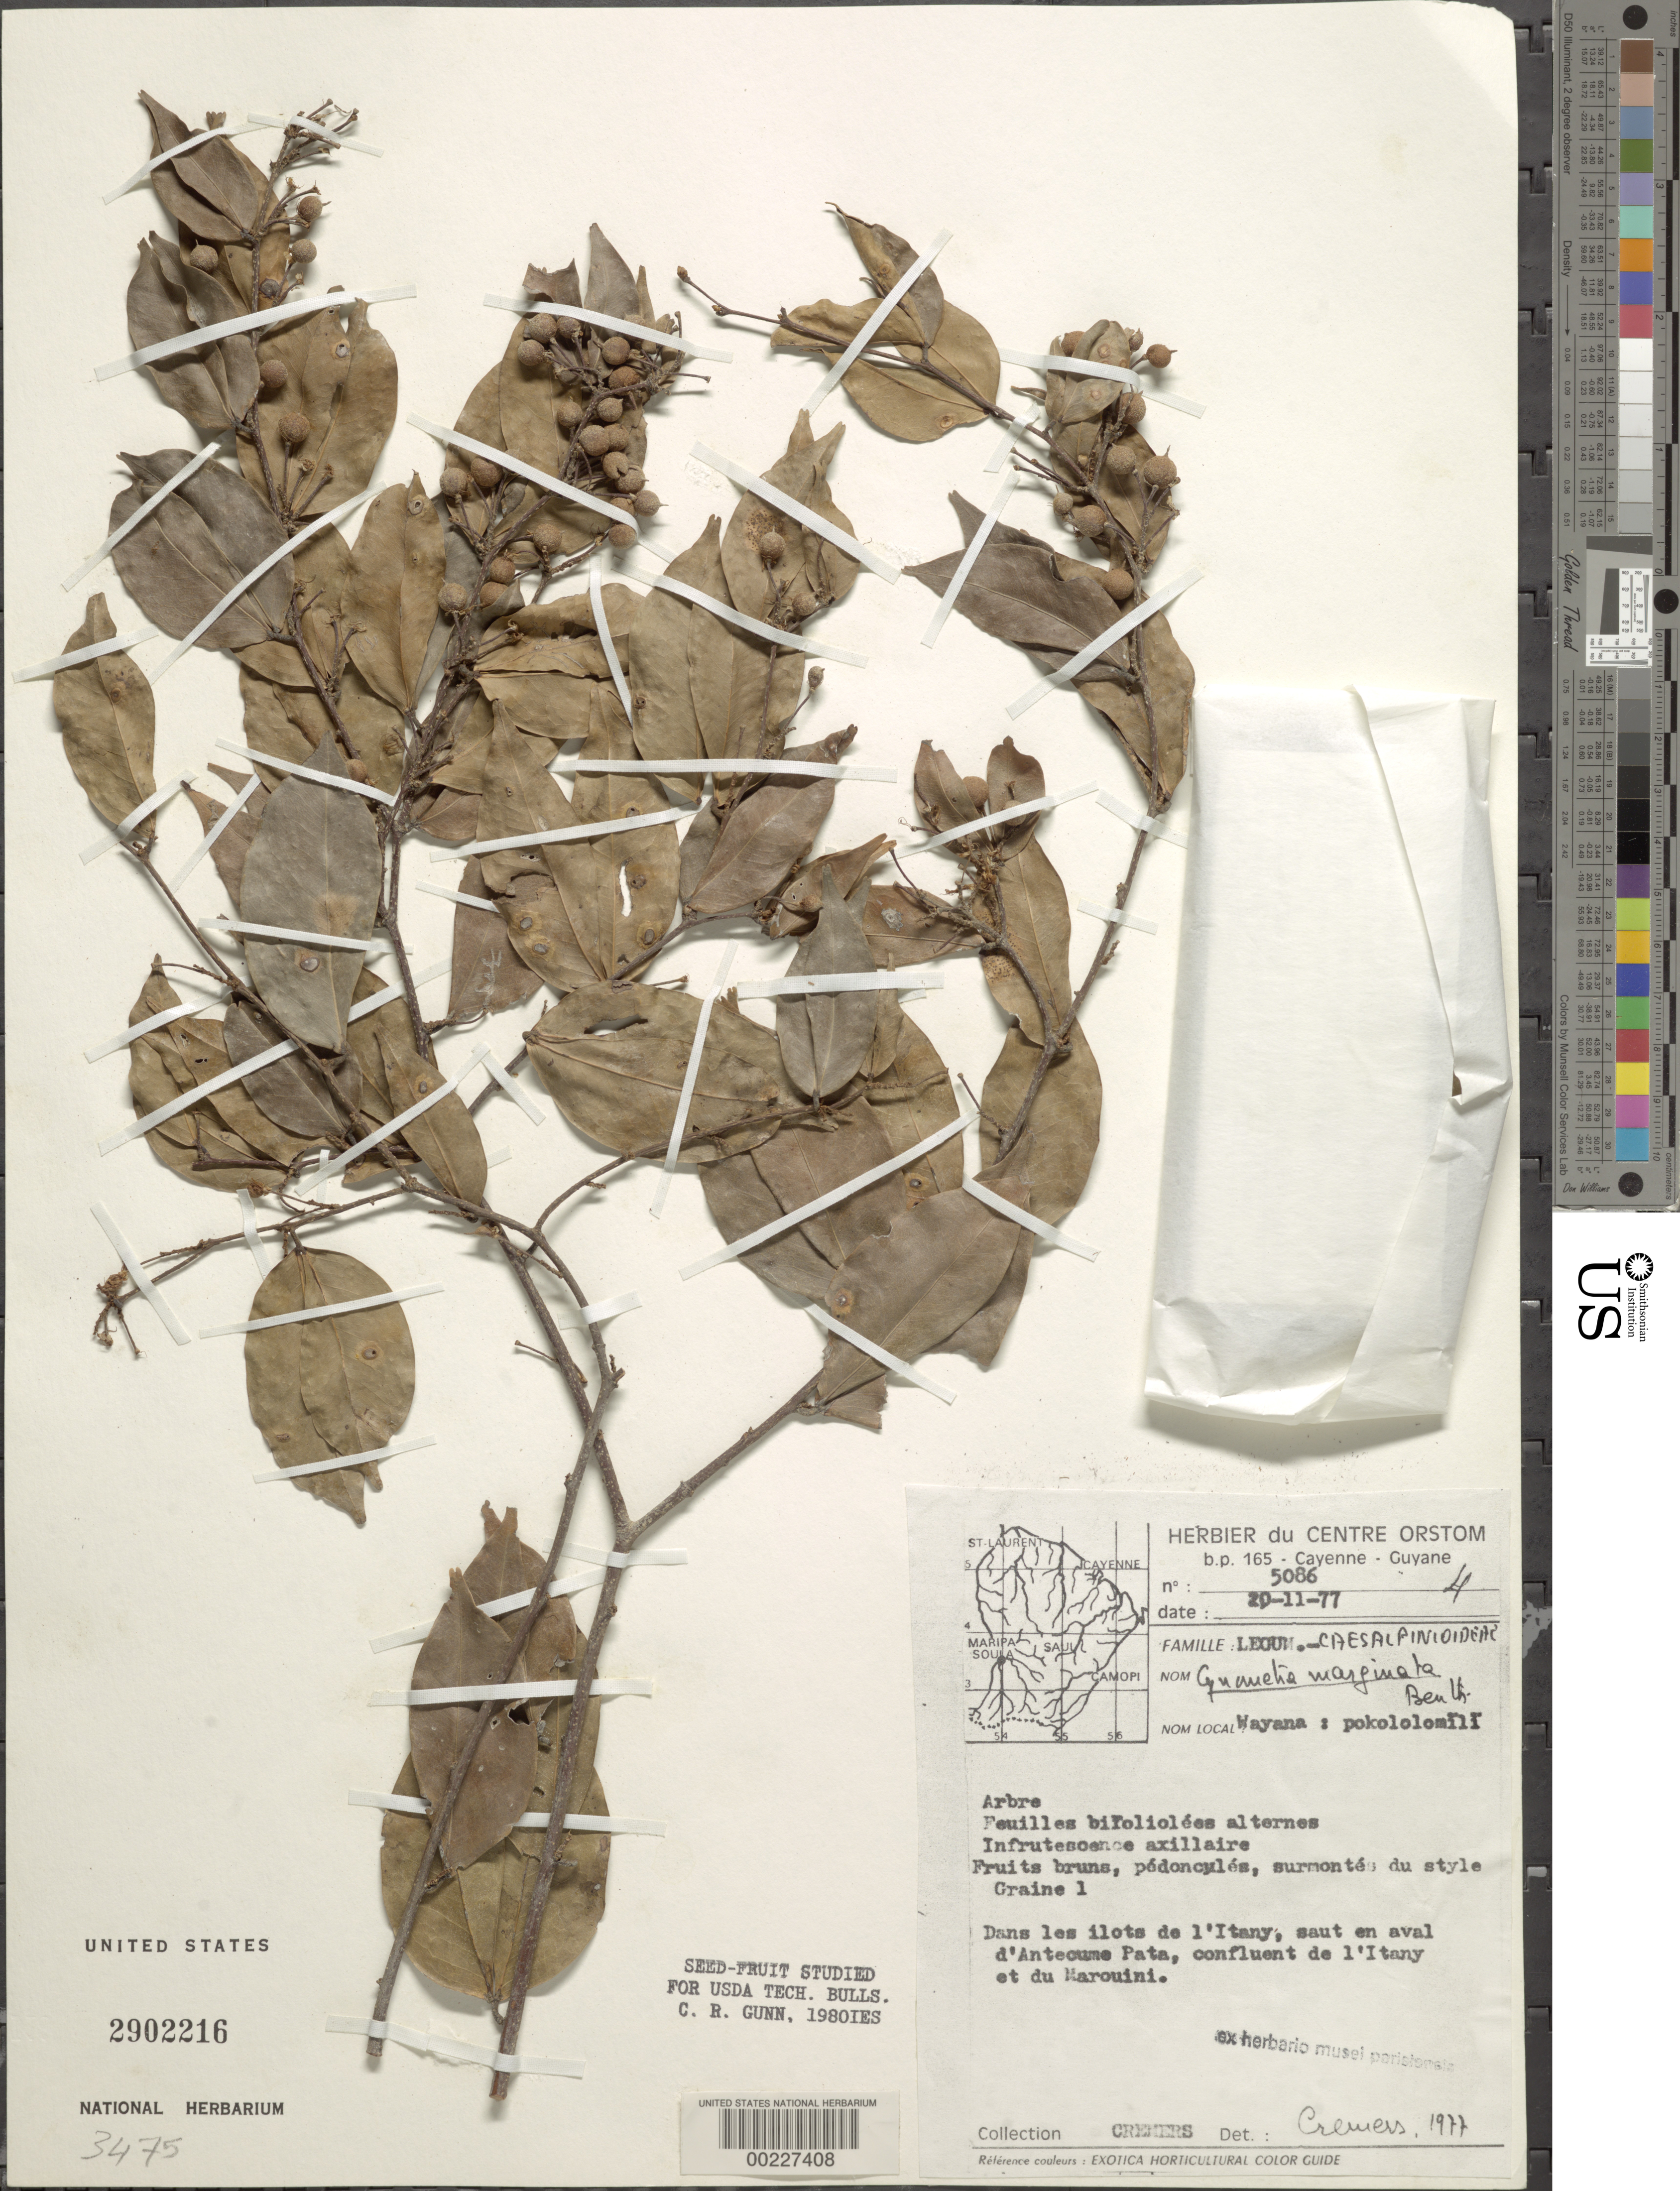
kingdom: Plantae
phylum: Tracheophyta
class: Magnoliopsida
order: Fabales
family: Fabaceae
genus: Cynometra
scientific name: Cynometra marginata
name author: Benth.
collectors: G. Cremers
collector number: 5086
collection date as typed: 20 Nov 1977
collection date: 1977-11-20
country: French Guiana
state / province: Saint-Laurent-du-Maroni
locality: On islets of l'itany, downstream d'antecume pata, confluence of l'itany and the marouini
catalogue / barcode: US 2902216